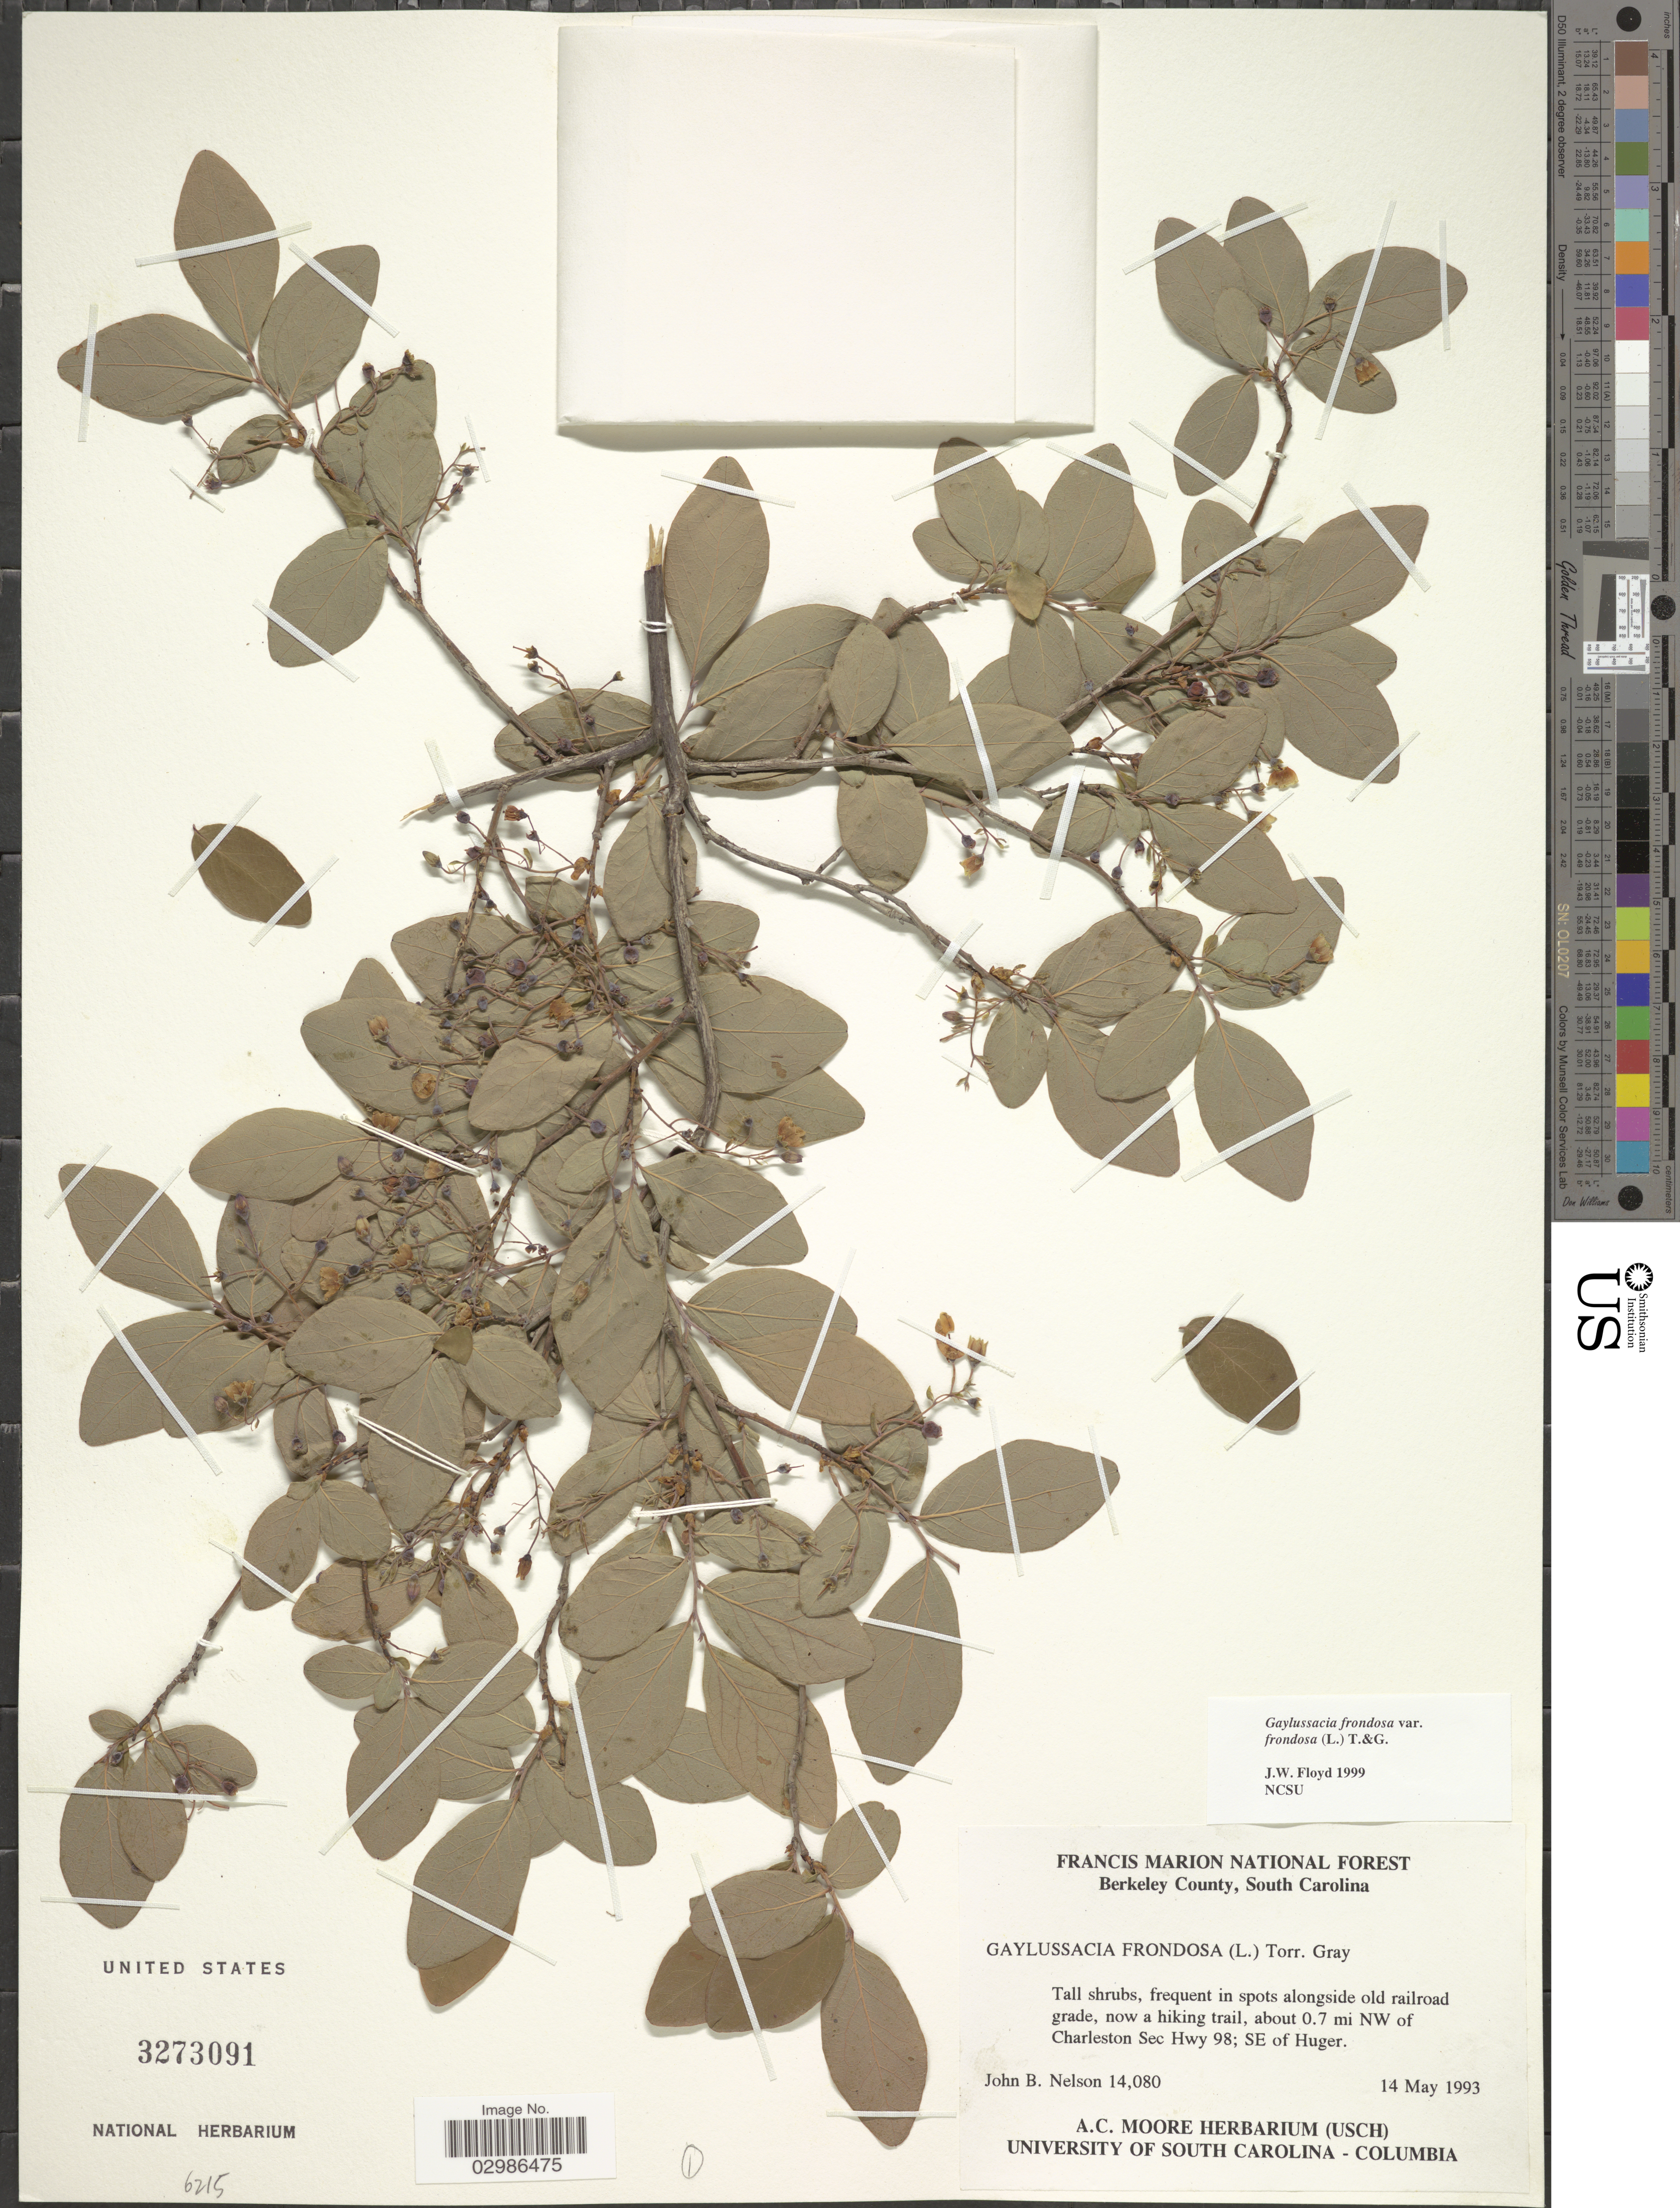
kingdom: Plantae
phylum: Tracheophyta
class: Magnoliopsida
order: Ericales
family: Ericaceae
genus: Gaylussacia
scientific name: Gaylussacia frondosa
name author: (L.) Torr. & A. Gray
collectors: J. B. Nelson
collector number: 14080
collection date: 1993-05-14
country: United States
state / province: South Carolina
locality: Francis Marion National Forest. Berkeley County. Alongside old railroad grade, now a hiking trail, about 0.7 mi NW of Charleston Sec Hwy 98; SE of Huger.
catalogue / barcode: US 3273091